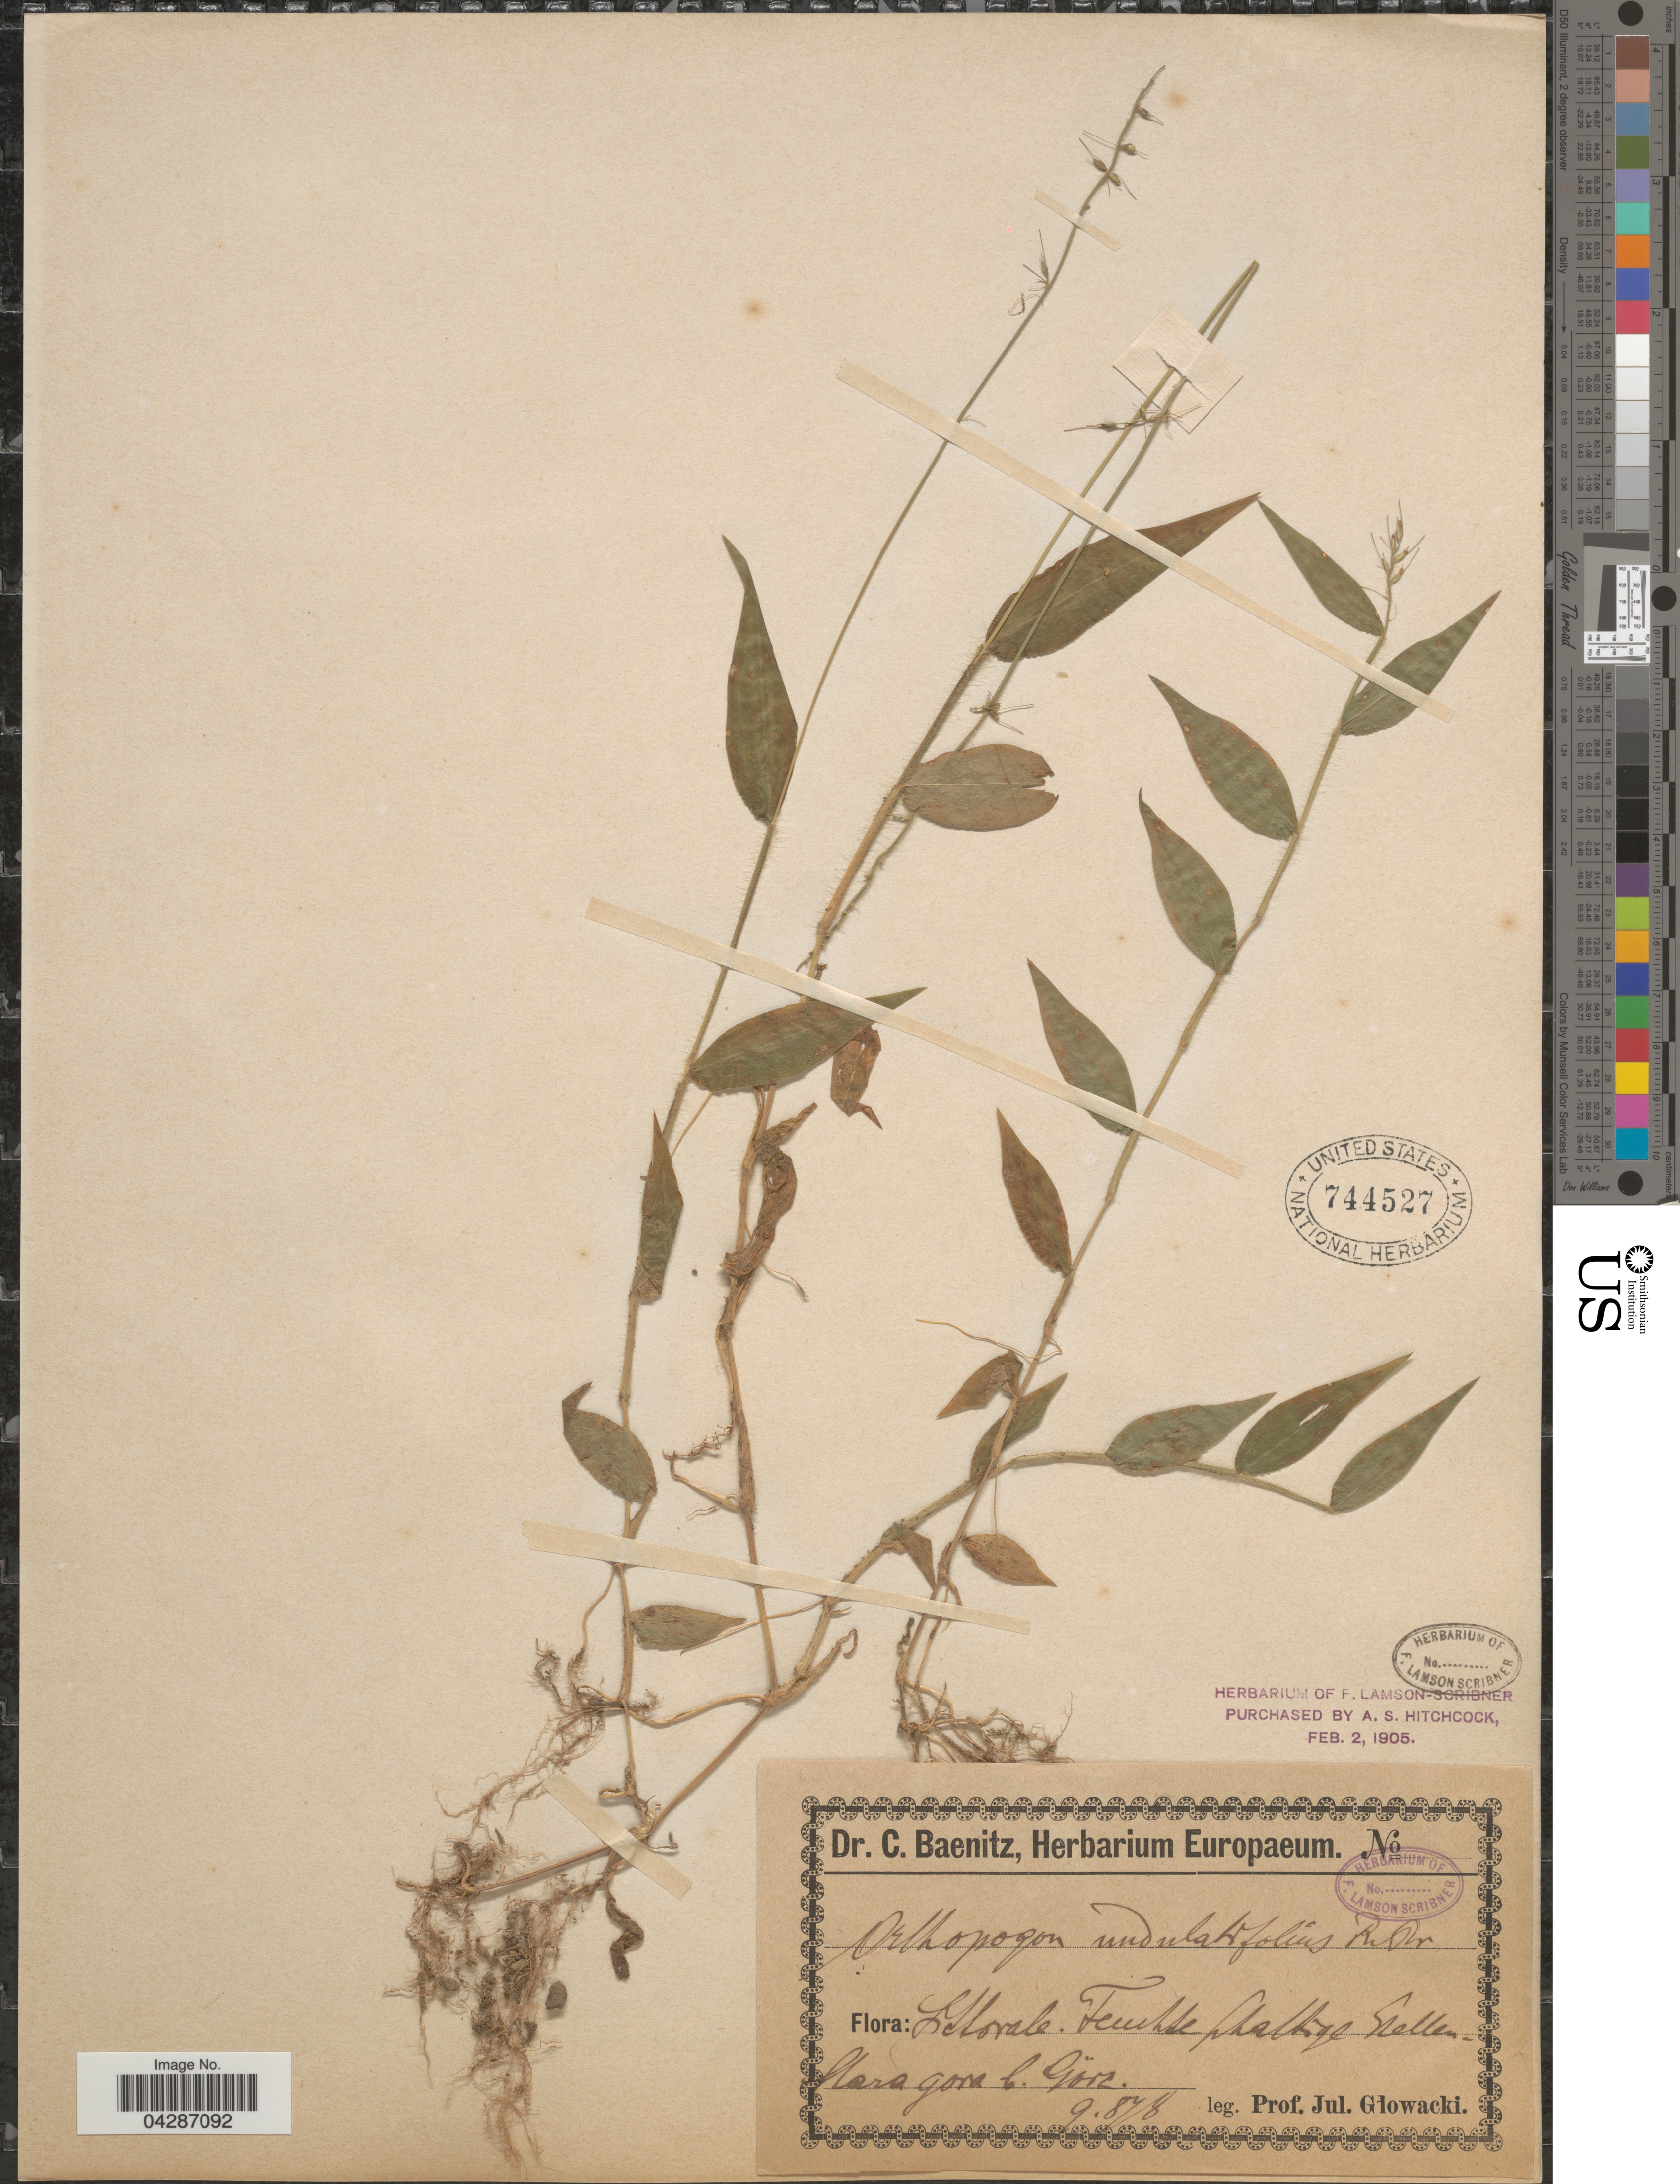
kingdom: Plantae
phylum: Tracheophyta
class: Liliopsida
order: Poales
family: Poaceae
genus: Oplismenus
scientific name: Oplismenus undulatifolius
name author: (Ard.) P. Beauv.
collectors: J. Glowacki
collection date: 1878-09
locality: Littorale. Feuchte plattige [interpreted] Stellen. Gora b. Görz. [interpreted]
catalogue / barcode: US 744527